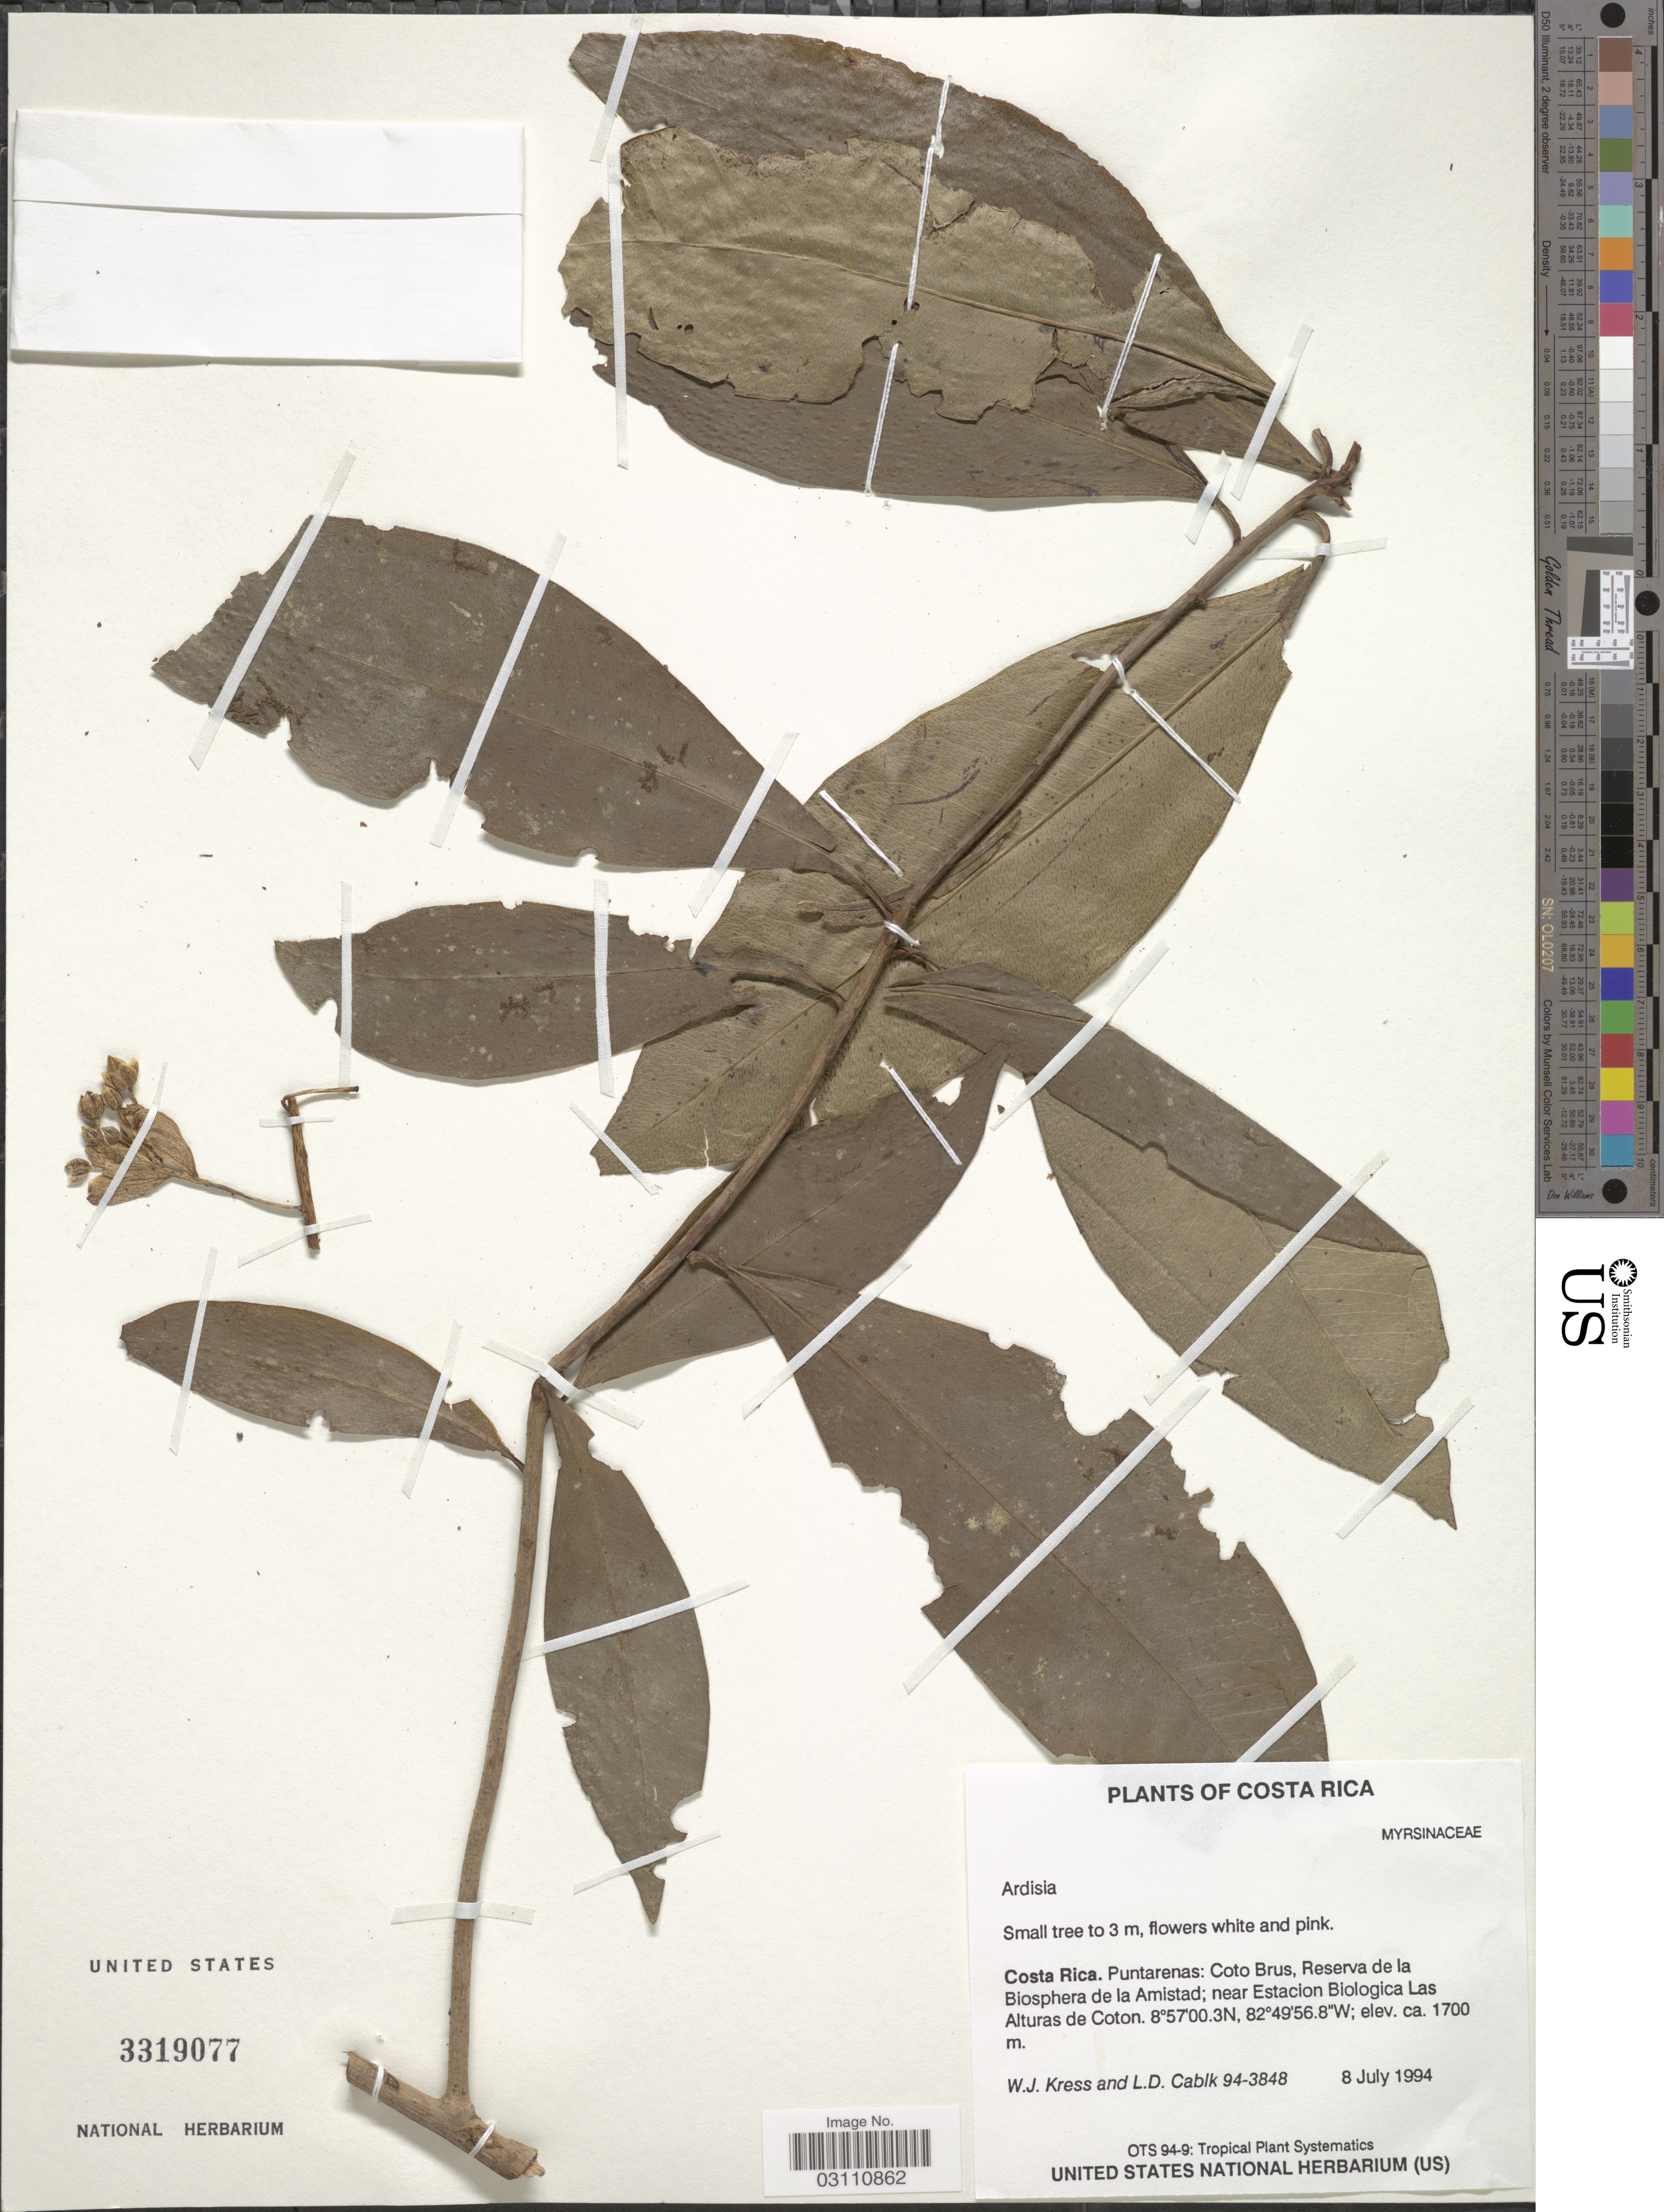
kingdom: Plantae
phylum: Tracheophyta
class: Magnoliopsida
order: Ericales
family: Primulaceae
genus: Ardisia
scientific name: Ardisia sp.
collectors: W. J. Kress & L. Cablk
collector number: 94-3848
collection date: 1994-07-08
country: Costa Rica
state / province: Puntarenas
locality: Coto Brus, Reserva de la Biosphera de la Amistad; near Estacion Biological Las Alturas de Coton.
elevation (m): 1700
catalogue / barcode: US 3319077